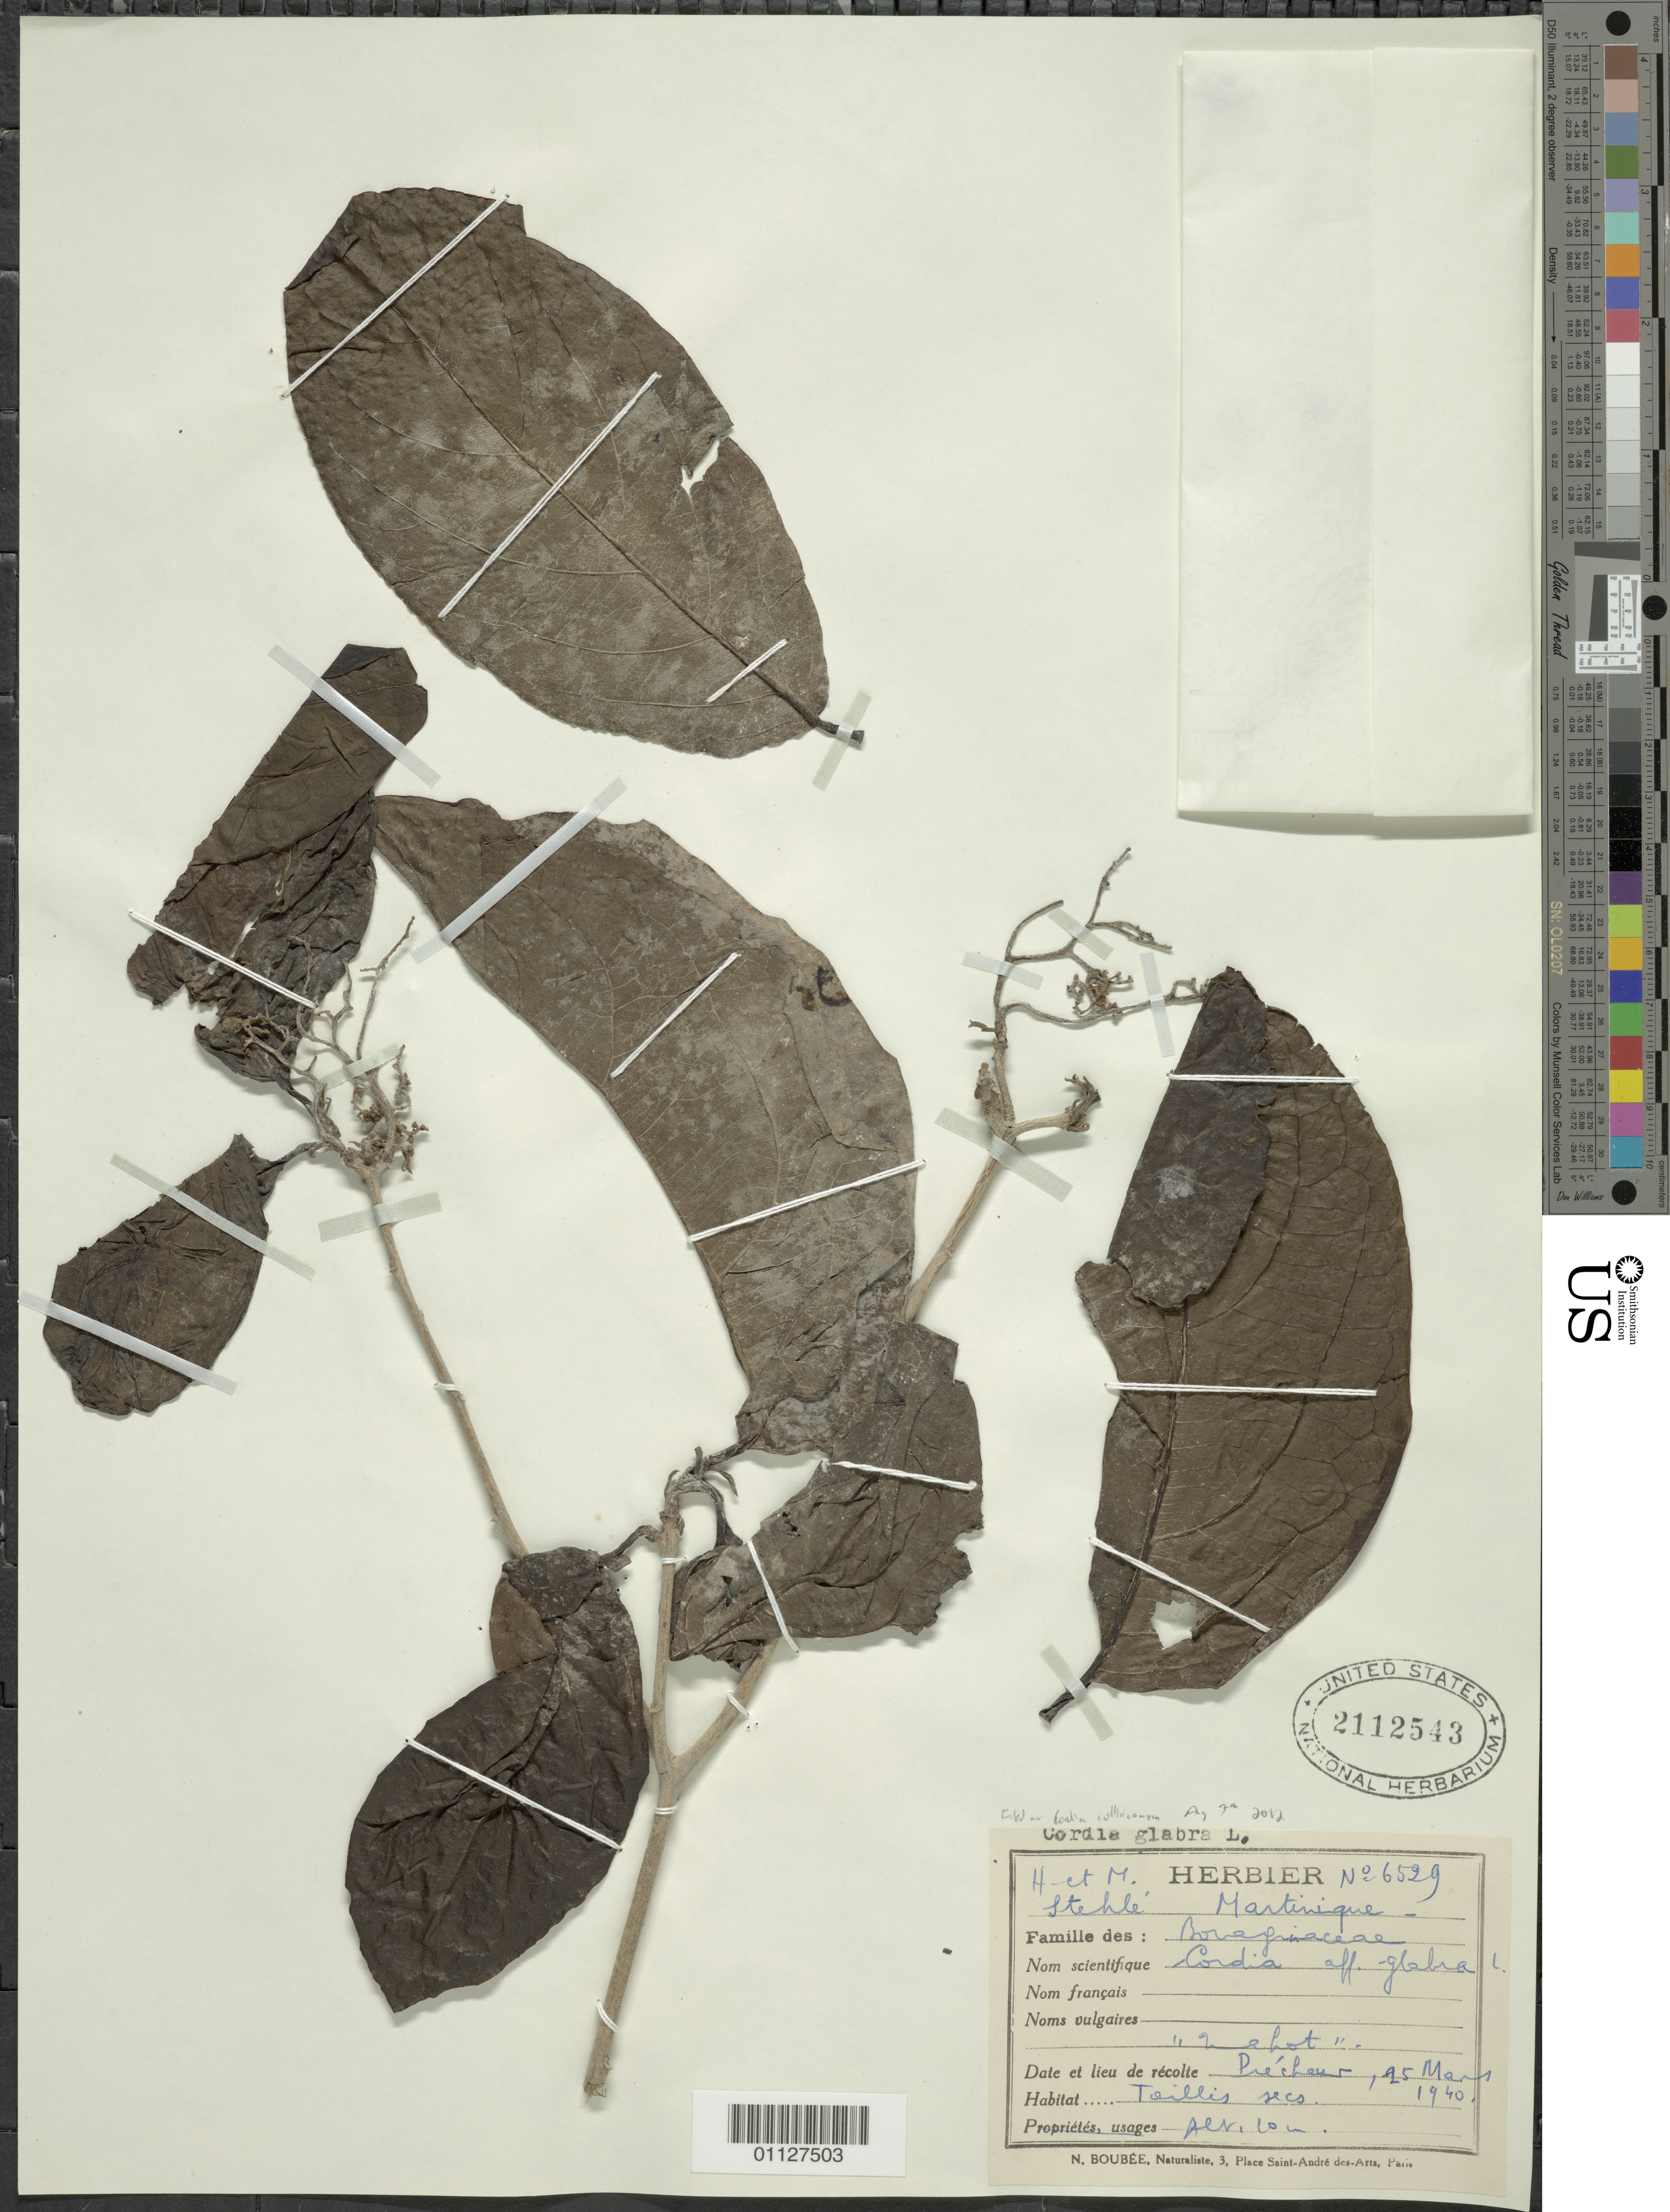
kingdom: Plantae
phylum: Tracheophyta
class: Magnoliopsida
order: Boraginales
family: Cordiaceae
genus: Cordia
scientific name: Cordia collococca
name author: L.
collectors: H. Stehlé & M. Stehlé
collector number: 6529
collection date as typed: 25 Mar 1940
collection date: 1940-03-25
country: Martinique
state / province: Saint-Pierre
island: Martinique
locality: Precheur. Tallis secs.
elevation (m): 10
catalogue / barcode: US 2112543